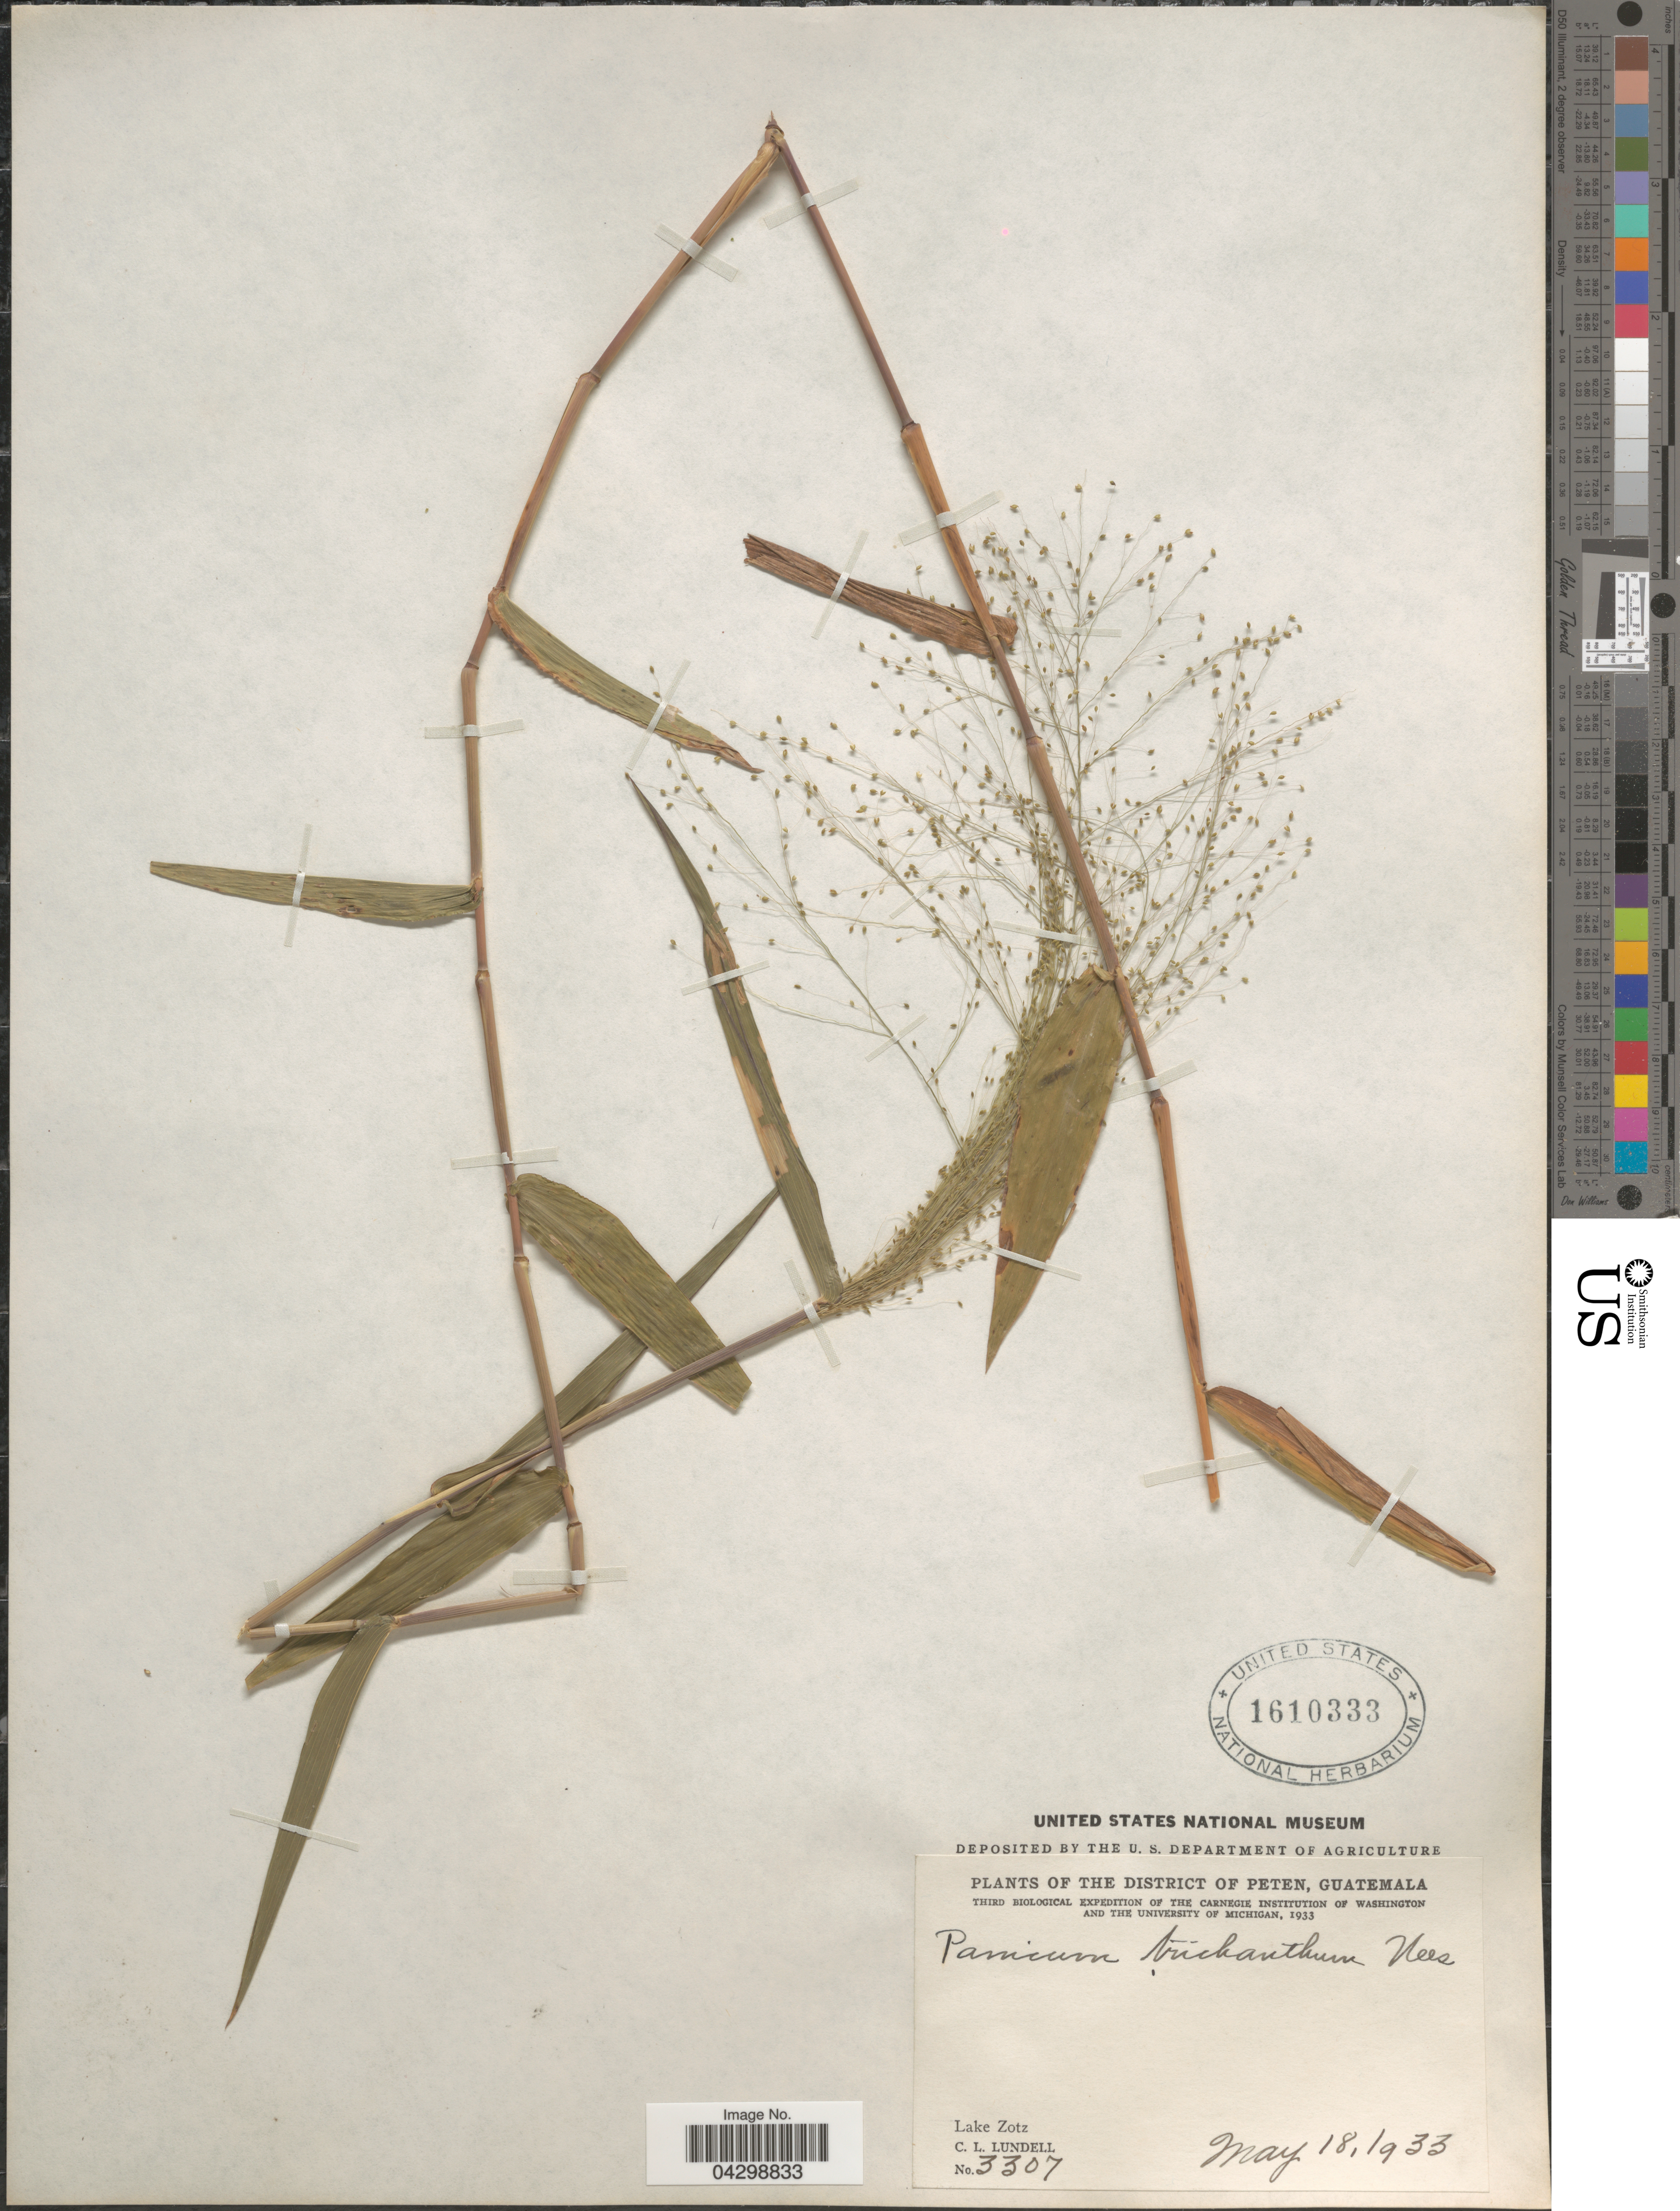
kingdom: Plantae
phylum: Tracheophyta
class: Liliopsida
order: Poales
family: Poaceae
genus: Panicum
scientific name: Panicum trichanthum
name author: Nees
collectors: C. L. Lundell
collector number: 3307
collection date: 1933-05-18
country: Guatemala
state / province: El Peten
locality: District of Peten. Third Biological Expedition of the Carnegie Institution of Washington and the University of Michigan, 1933. Lake Zotz.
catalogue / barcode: US 1610333